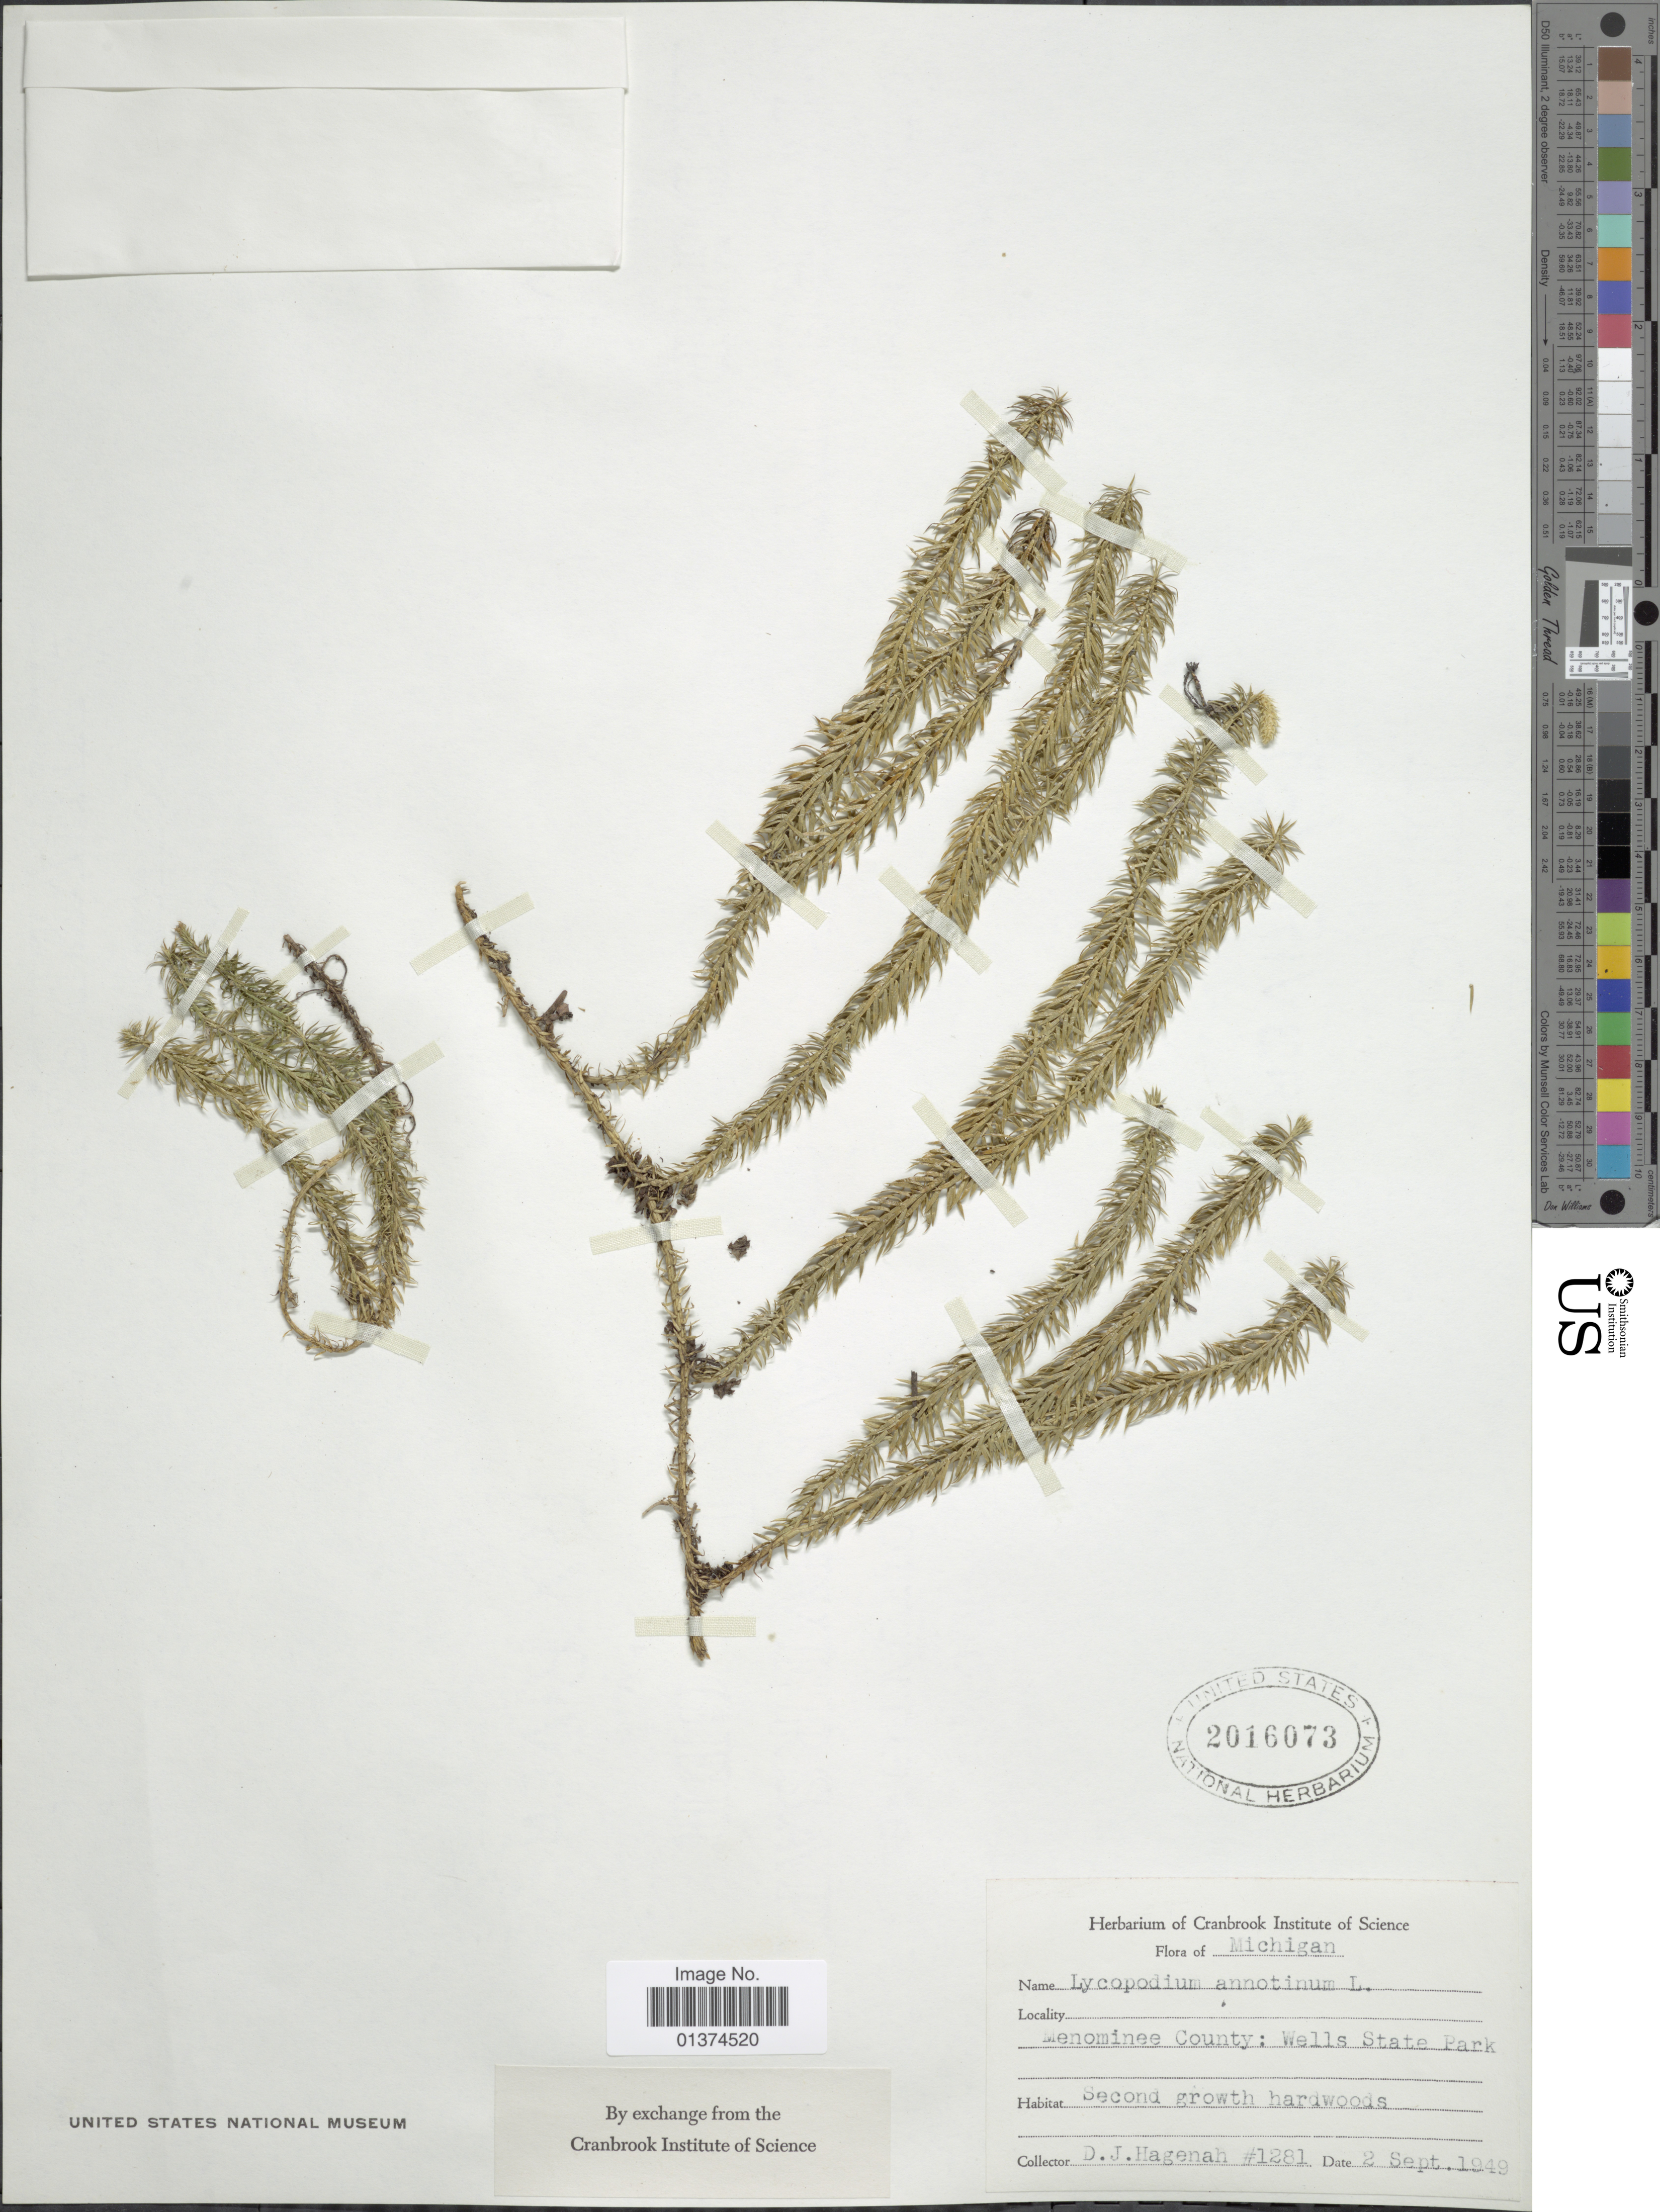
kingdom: Plantae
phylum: Tracheophyta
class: Lycopodiopsida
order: Lycopodiales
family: Lycopodiaceae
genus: Spinulum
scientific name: Spinulum annotinum subsp. annotinum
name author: (L.) A. Haines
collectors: D. Hagenah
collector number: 1281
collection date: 1949-09-02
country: United States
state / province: Michigan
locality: Menominee County: Wells State Park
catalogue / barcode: US 2016073